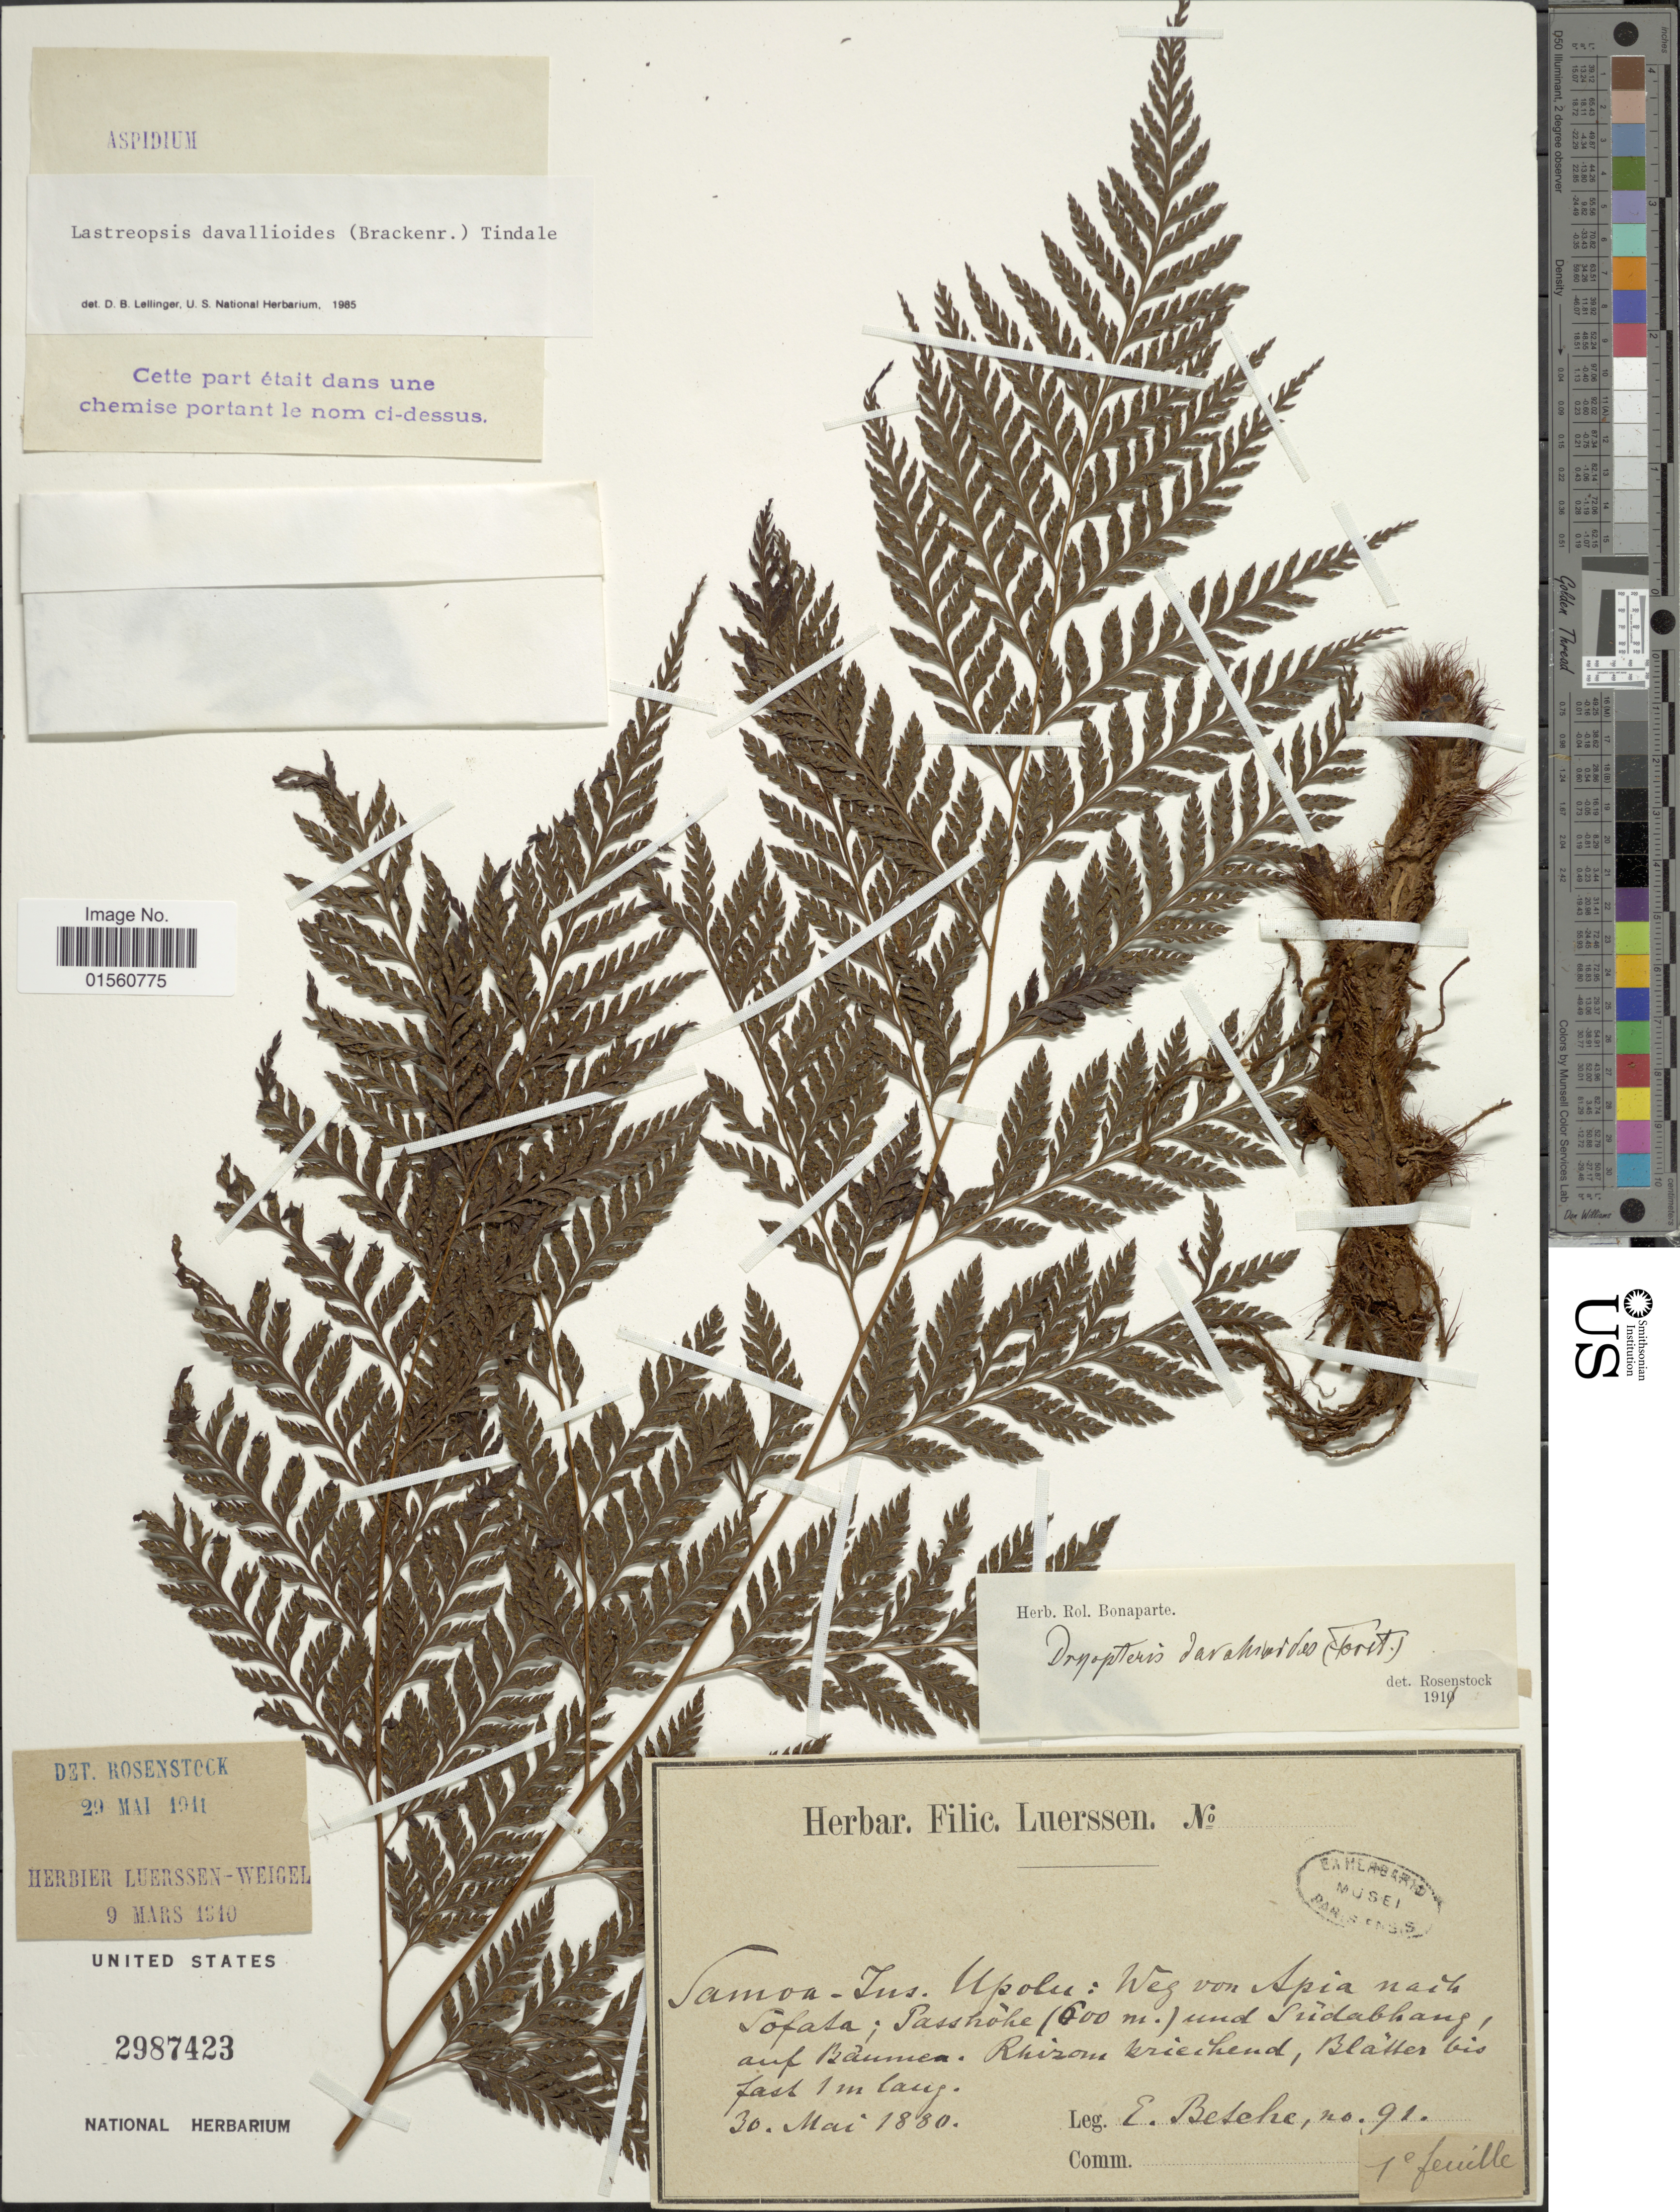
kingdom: Plantae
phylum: Tracheophyta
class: Polypodiopsida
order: Polypodiales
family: Dryopteridaceae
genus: Lastreopsis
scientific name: Lastreopsis davallioides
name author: (Brack.) Tindale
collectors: E. Betche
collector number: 91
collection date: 1880-05-30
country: Samoa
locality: Samoa-Ins. Upolu: Weg von Apia nach Sofata; Passhole und Südsbhang auf Báumen [interpreted]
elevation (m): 600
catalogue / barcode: US 2987423